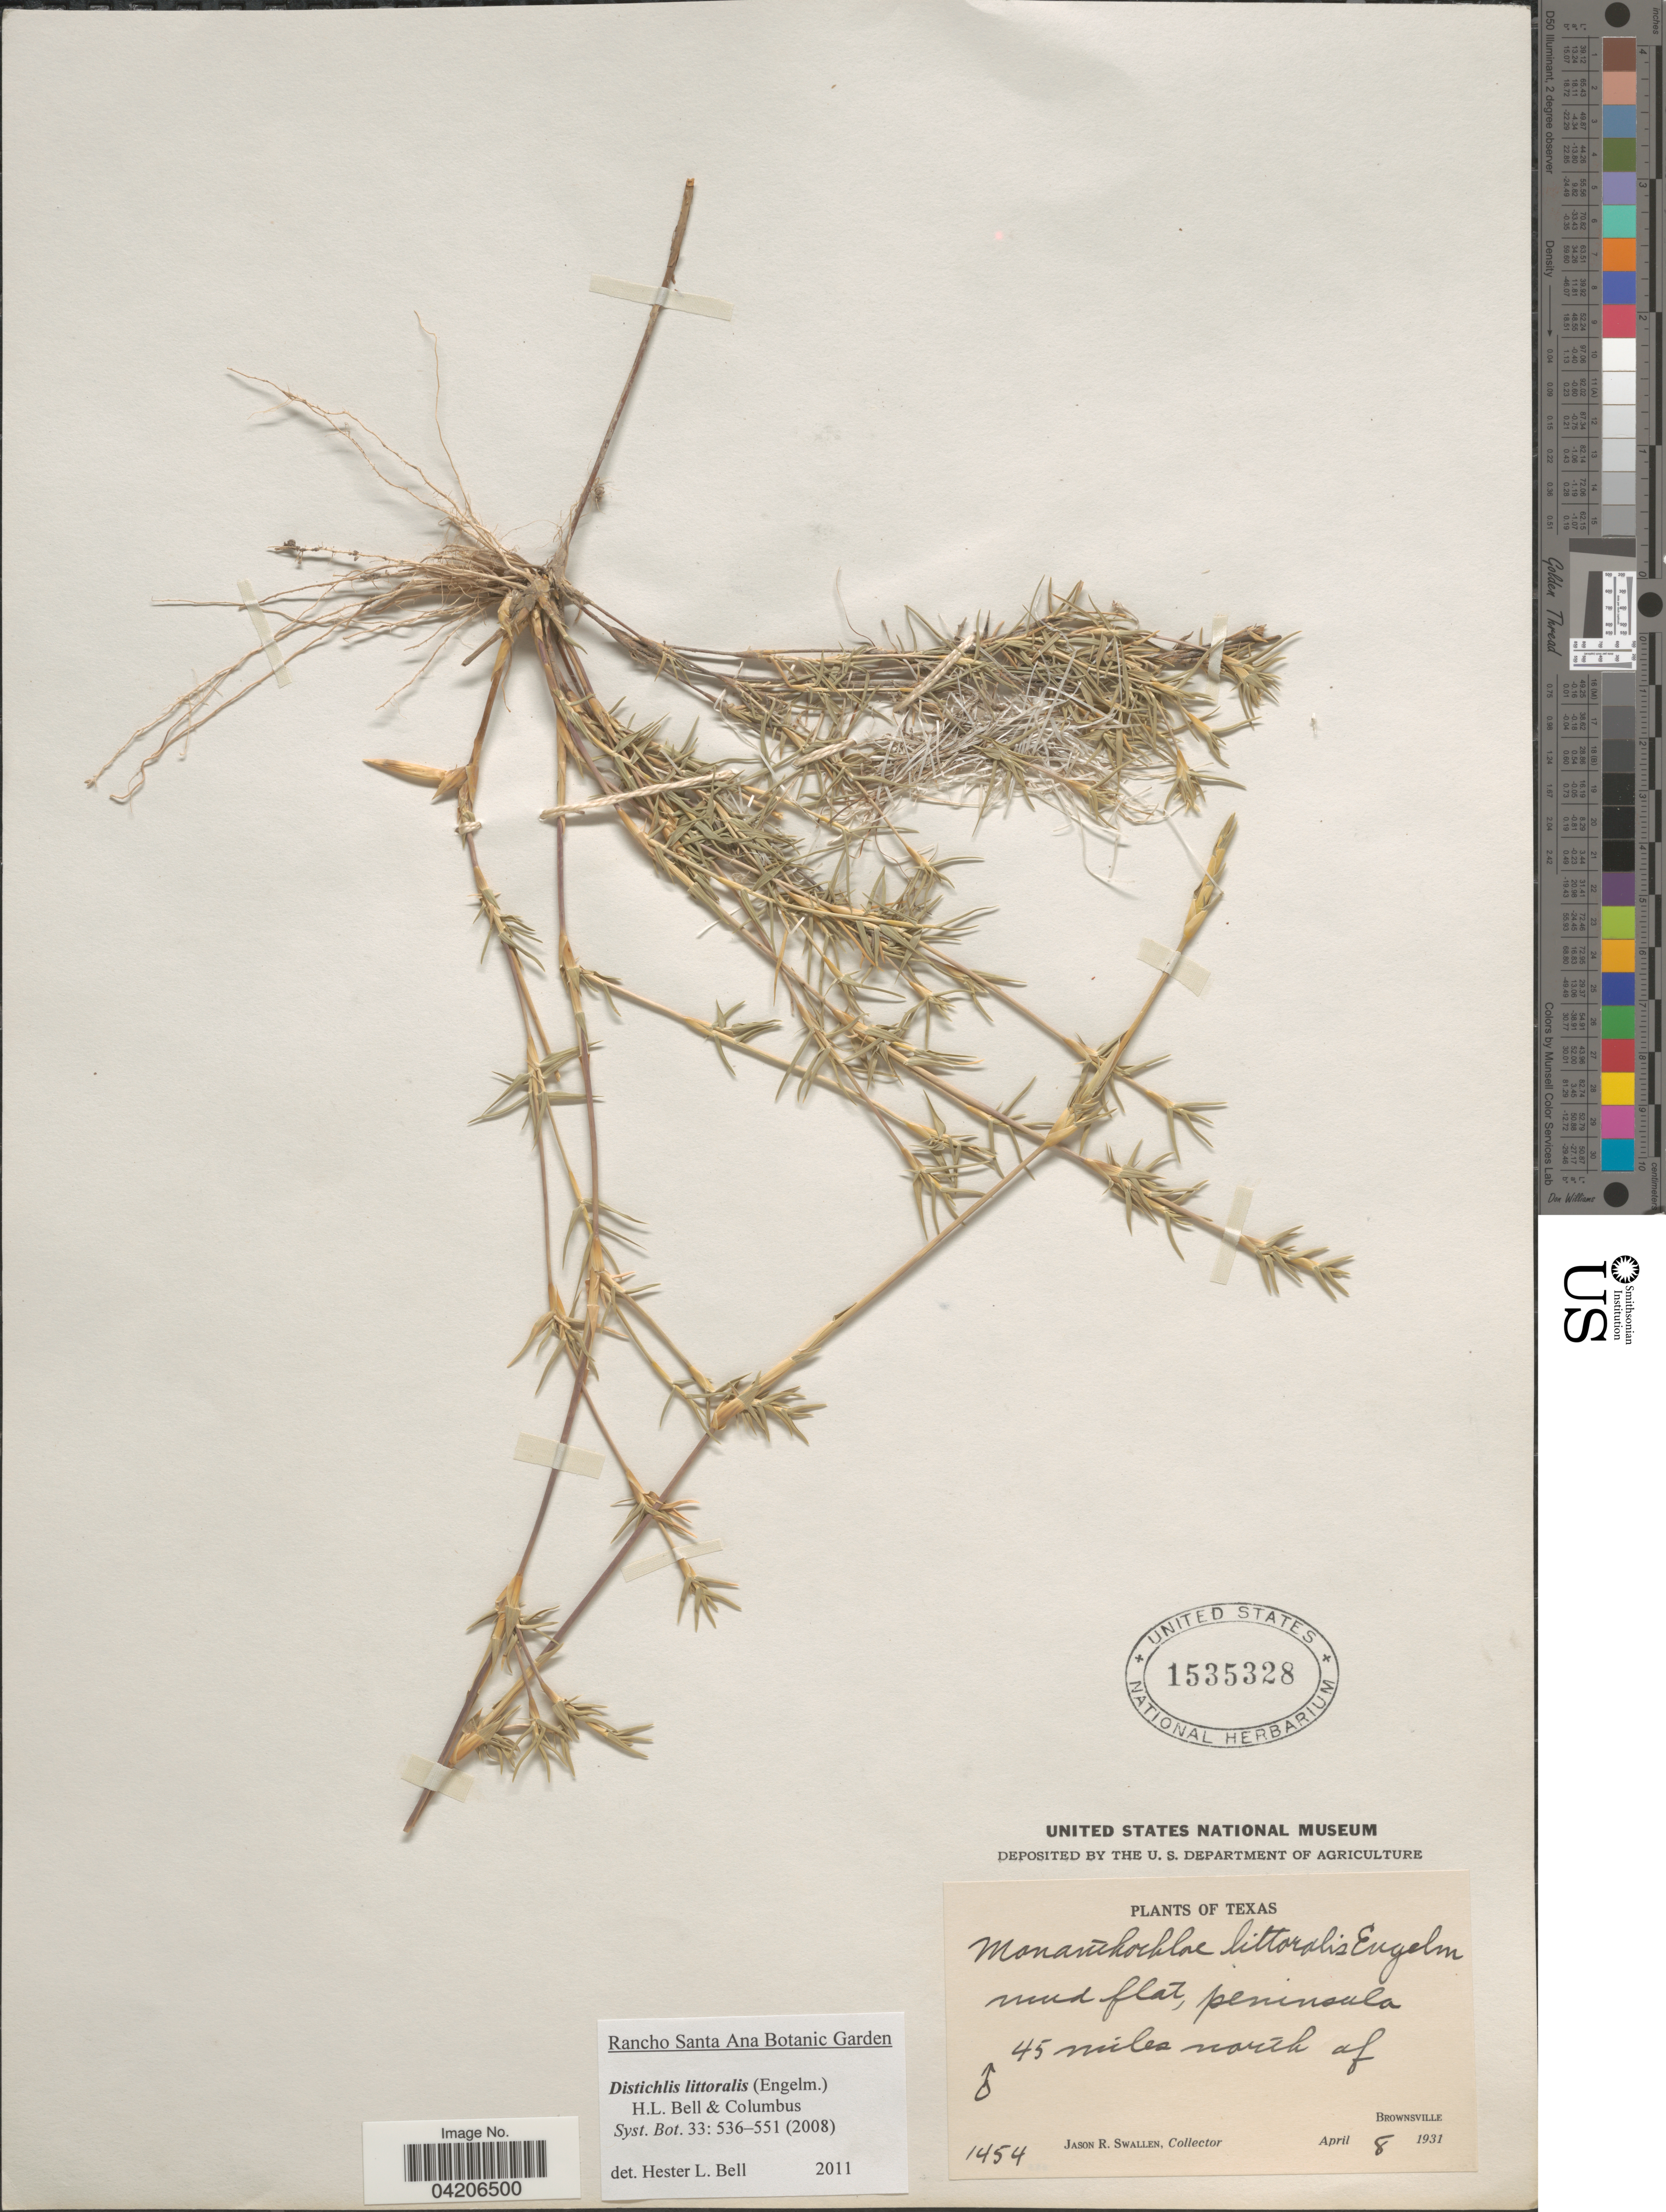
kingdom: Plantae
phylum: Tracheophyta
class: Liliopsida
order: Poales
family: Poaceae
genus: Distichlis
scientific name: Distichlis littoralis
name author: (Engelm.) H.L. Bell & Columbus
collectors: J. R. Swallen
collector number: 1454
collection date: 1931-04-08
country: United States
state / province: Texas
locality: Mud flat, peninsula 45 miles north of Brownsville.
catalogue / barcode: US 1535328